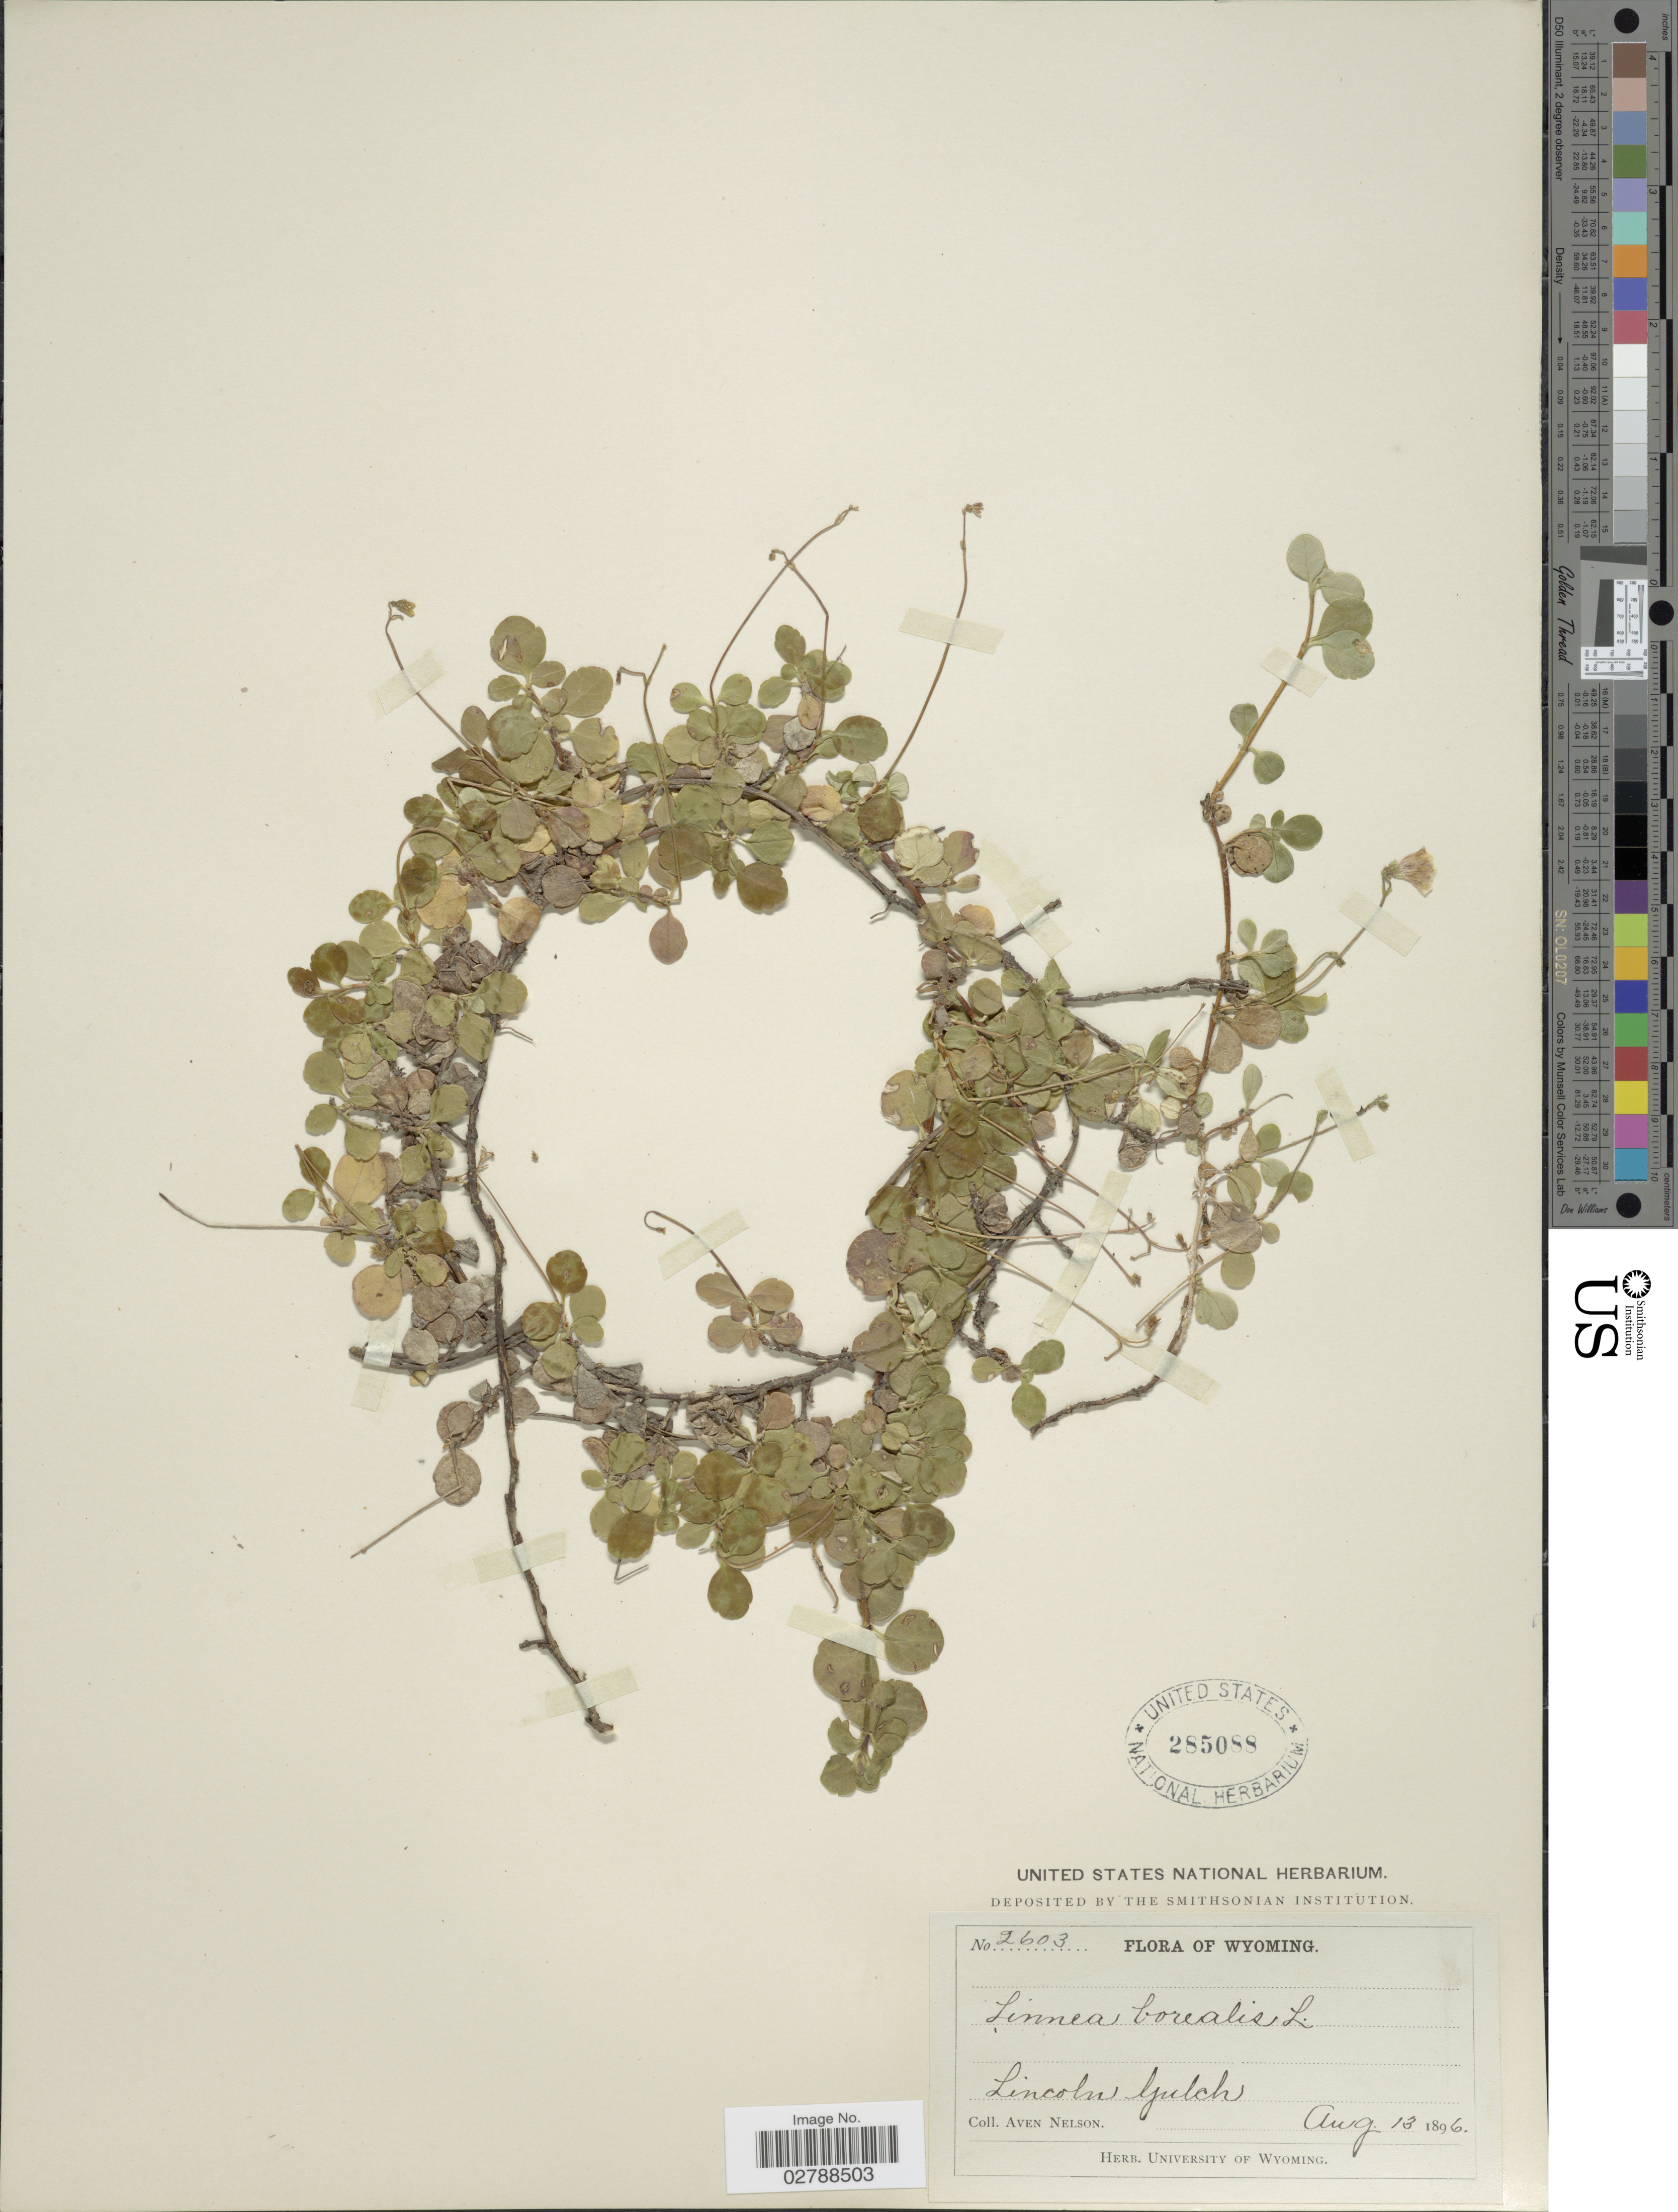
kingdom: Plantae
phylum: Tracheophyta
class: Magnoliopsida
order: Dipsacales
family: Caprifoliaceae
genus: Linnaea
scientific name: Linnaea borealis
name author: L.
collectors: A. Nelson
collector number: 2603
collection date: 1896-08-13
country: United States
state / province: Wyoming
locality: Lincoln Gulch.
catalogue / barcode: US 285088